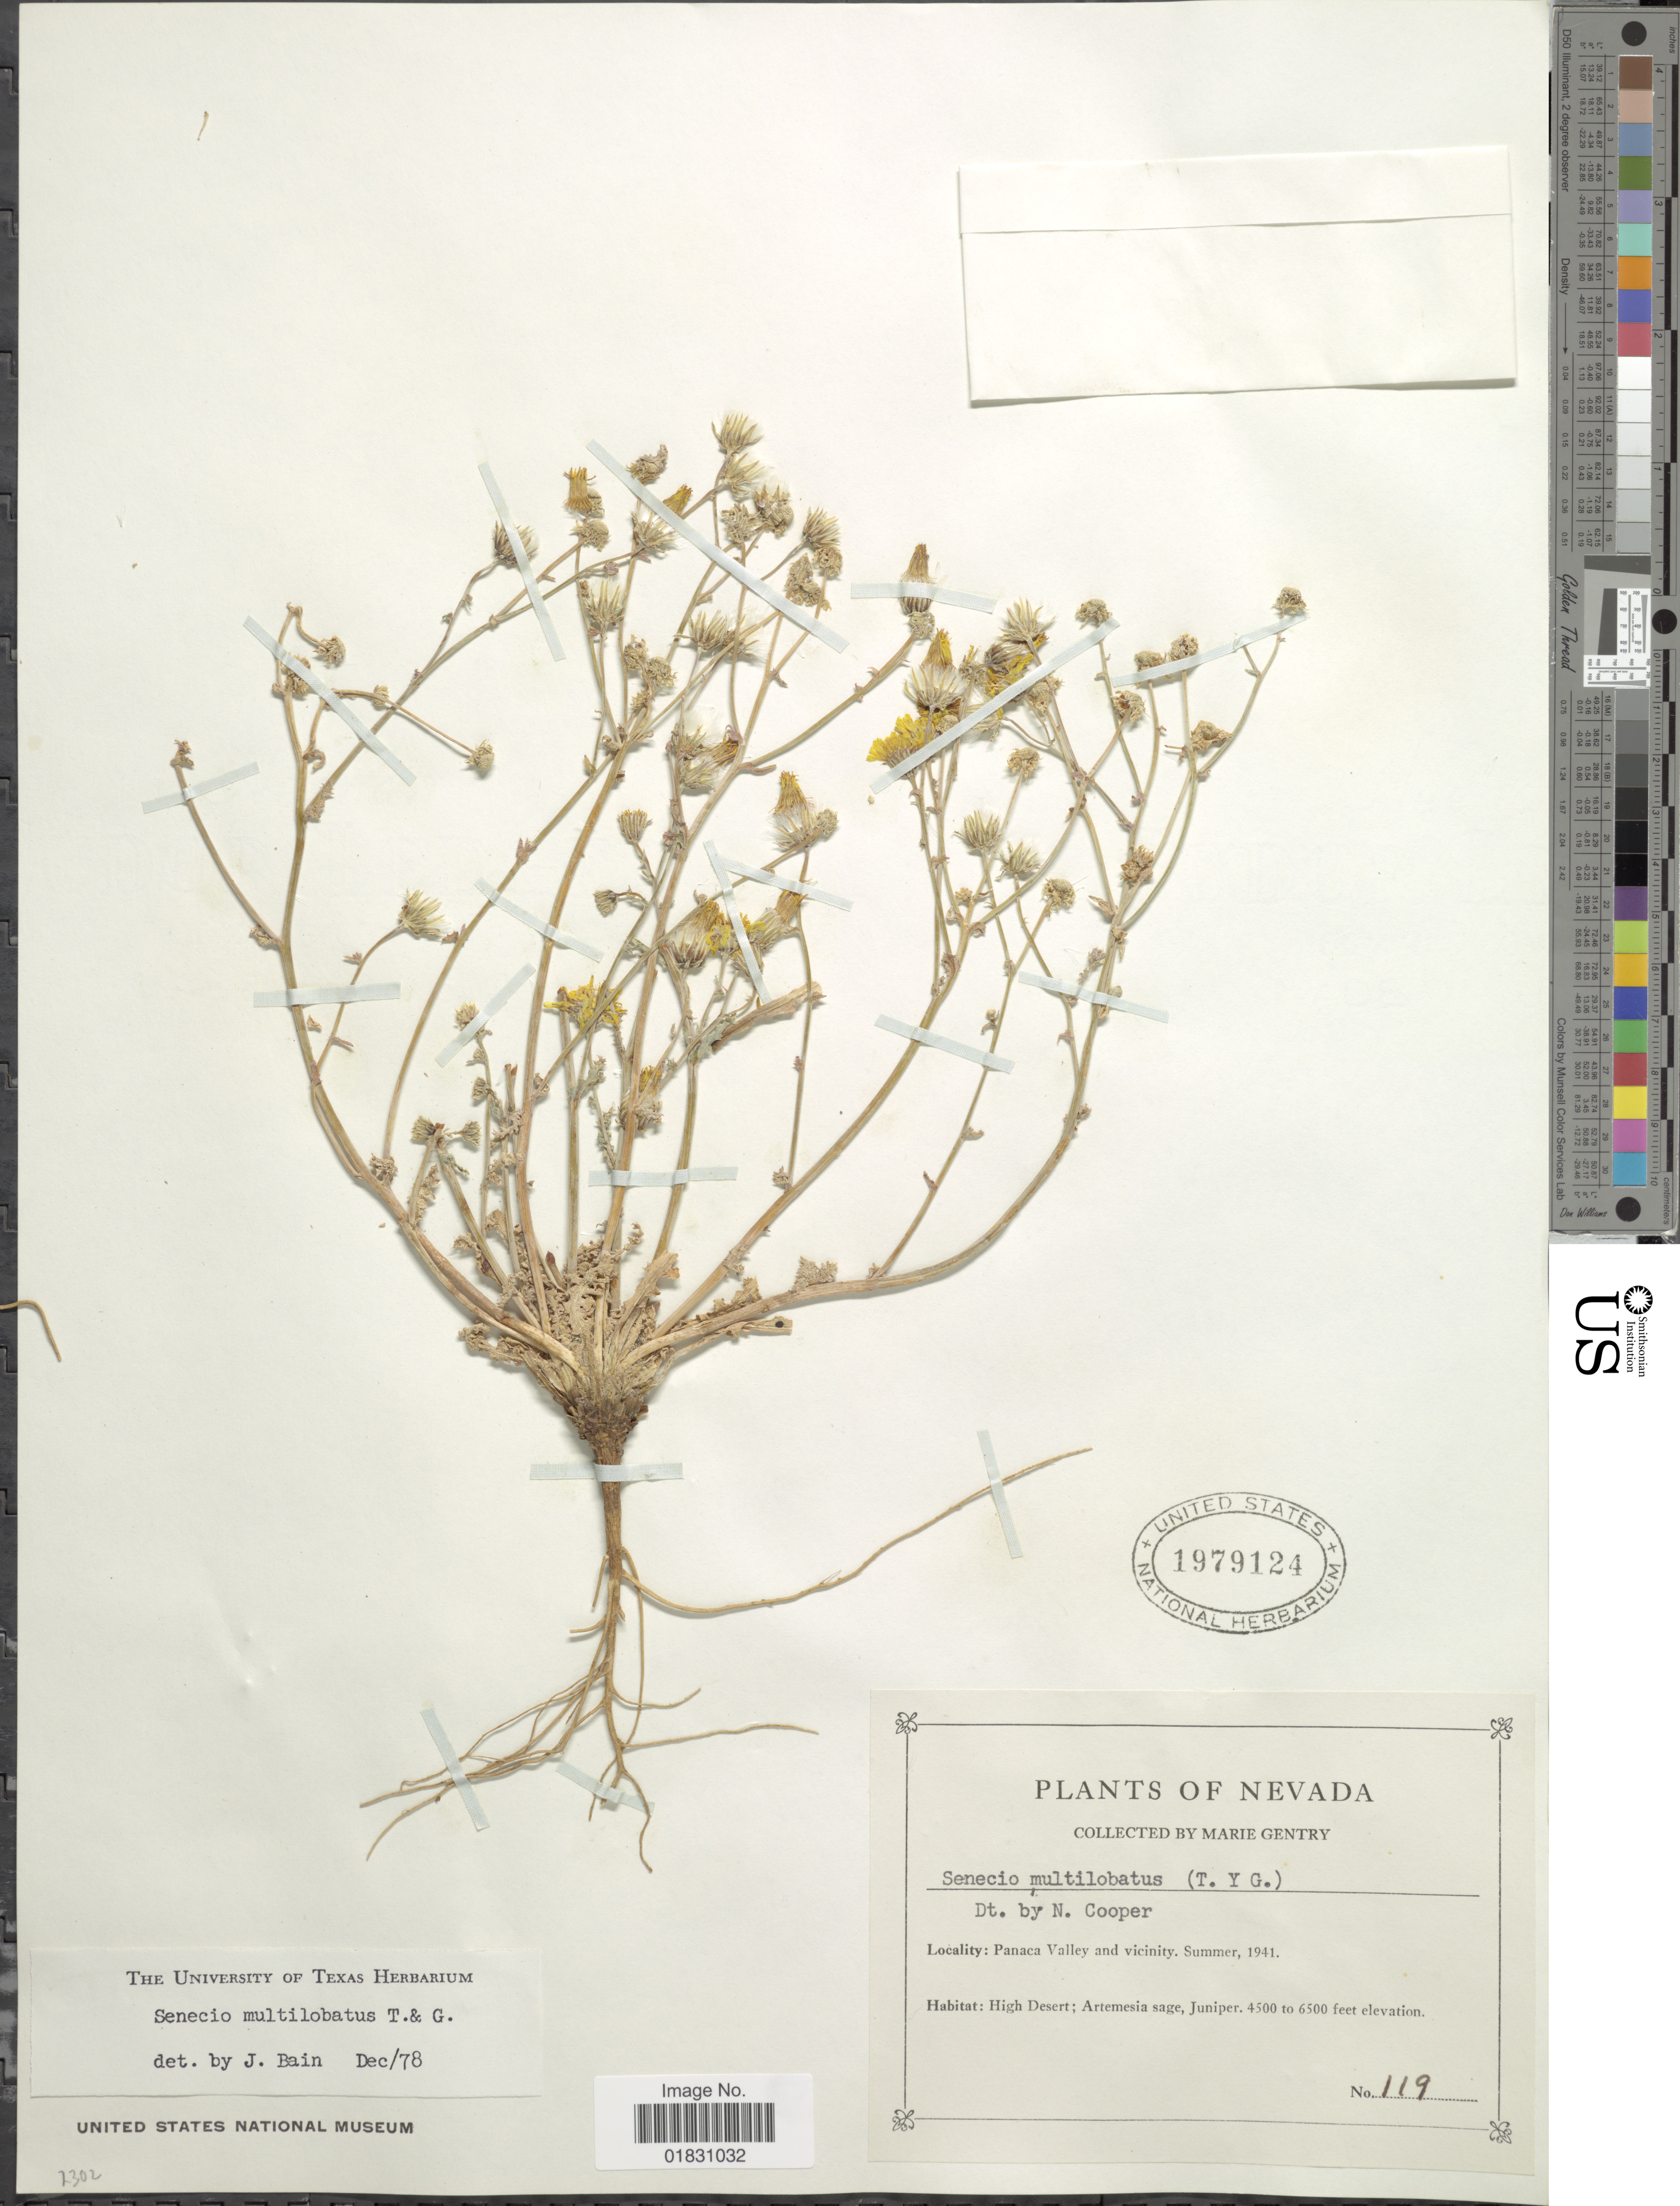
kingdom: Plantae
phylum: Tracheophyta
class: Magnoliopsida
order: Asterales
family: Asteraceae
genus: Packera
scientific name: Packera multilobata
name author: (Torr. & A. Gray) W.A. Weber & Á. Löve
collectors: M. Gentry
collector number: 119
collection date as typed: Summer 1941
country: United States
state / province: Nevada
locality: Panaca valley and vicinity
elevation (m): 1372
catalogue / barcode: US 1979124